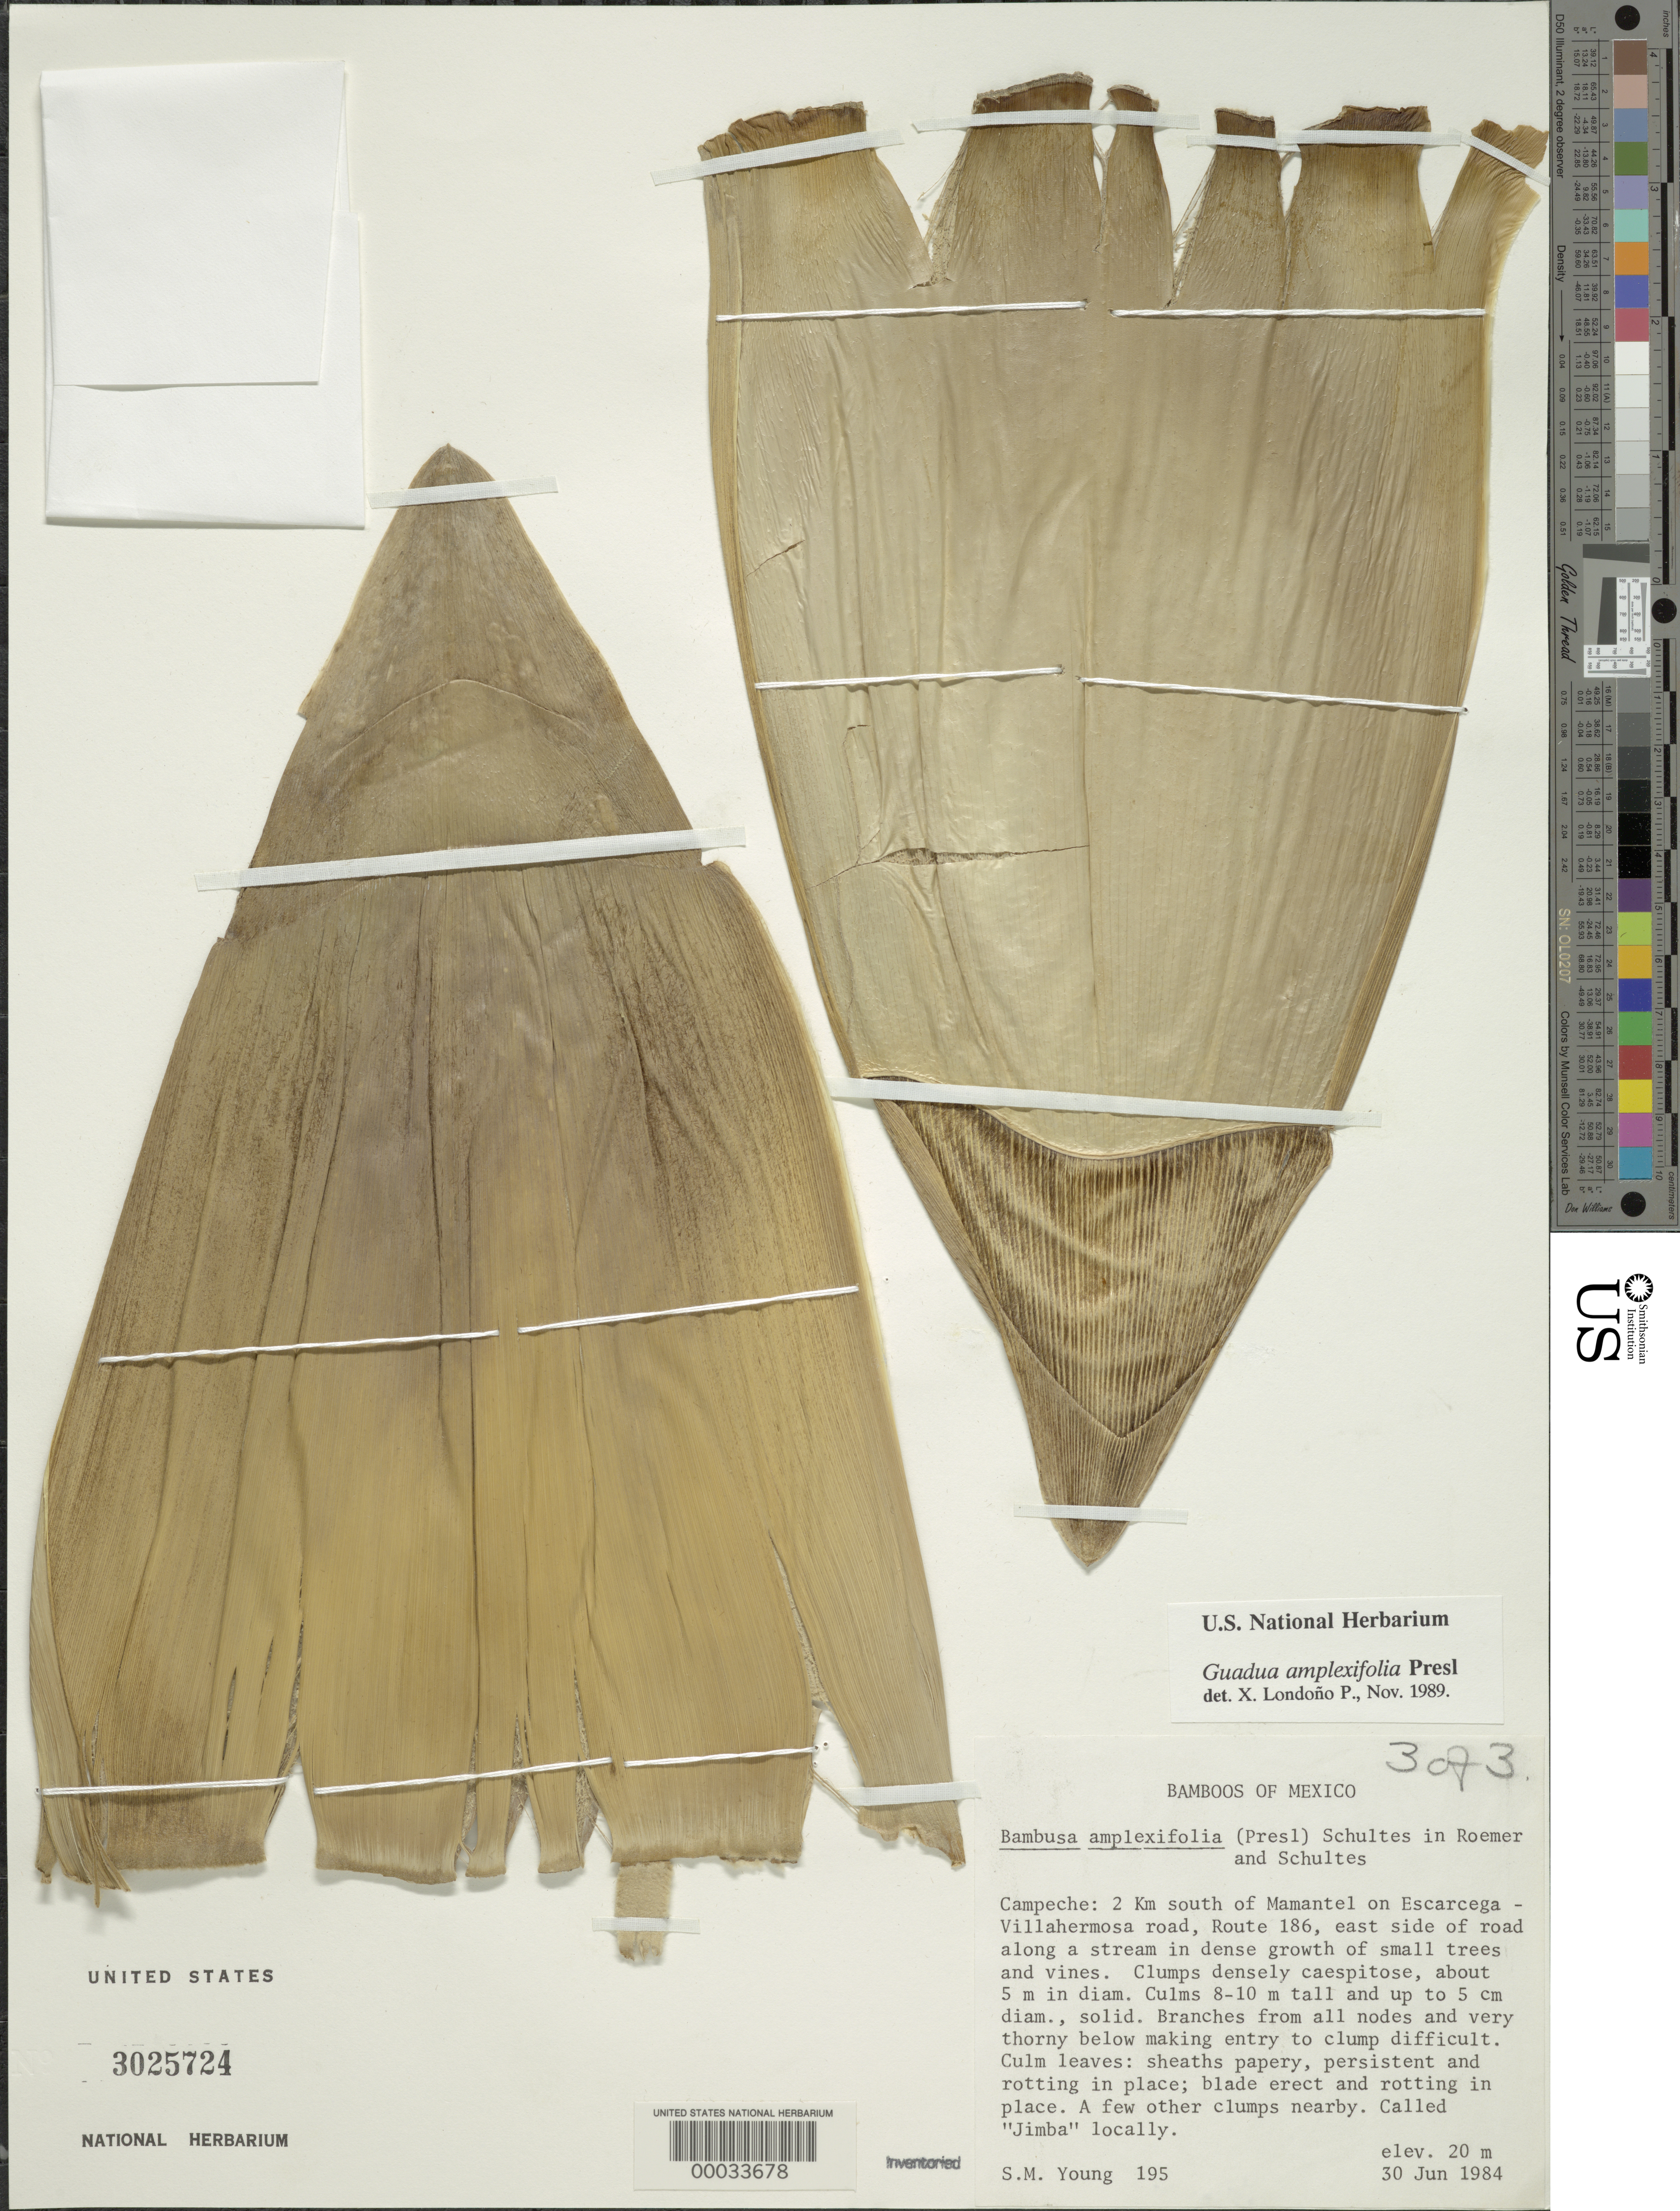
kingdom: Plantae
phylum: Tracheophyta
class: Liliopsida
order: Poales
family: Poaceae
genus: Guadua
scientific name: Guadua amplexifolia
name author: J. Presl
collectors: S. Young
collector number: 195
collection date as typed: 30 Jun 1984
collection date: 1984-06-30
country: Mexico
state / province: Campeche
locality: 2 km S of Mamantel on Escarcega-Villahermosa road, route 186, E side of road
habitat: Along a stream in dense growth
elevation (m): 20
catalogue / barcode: US 3025724